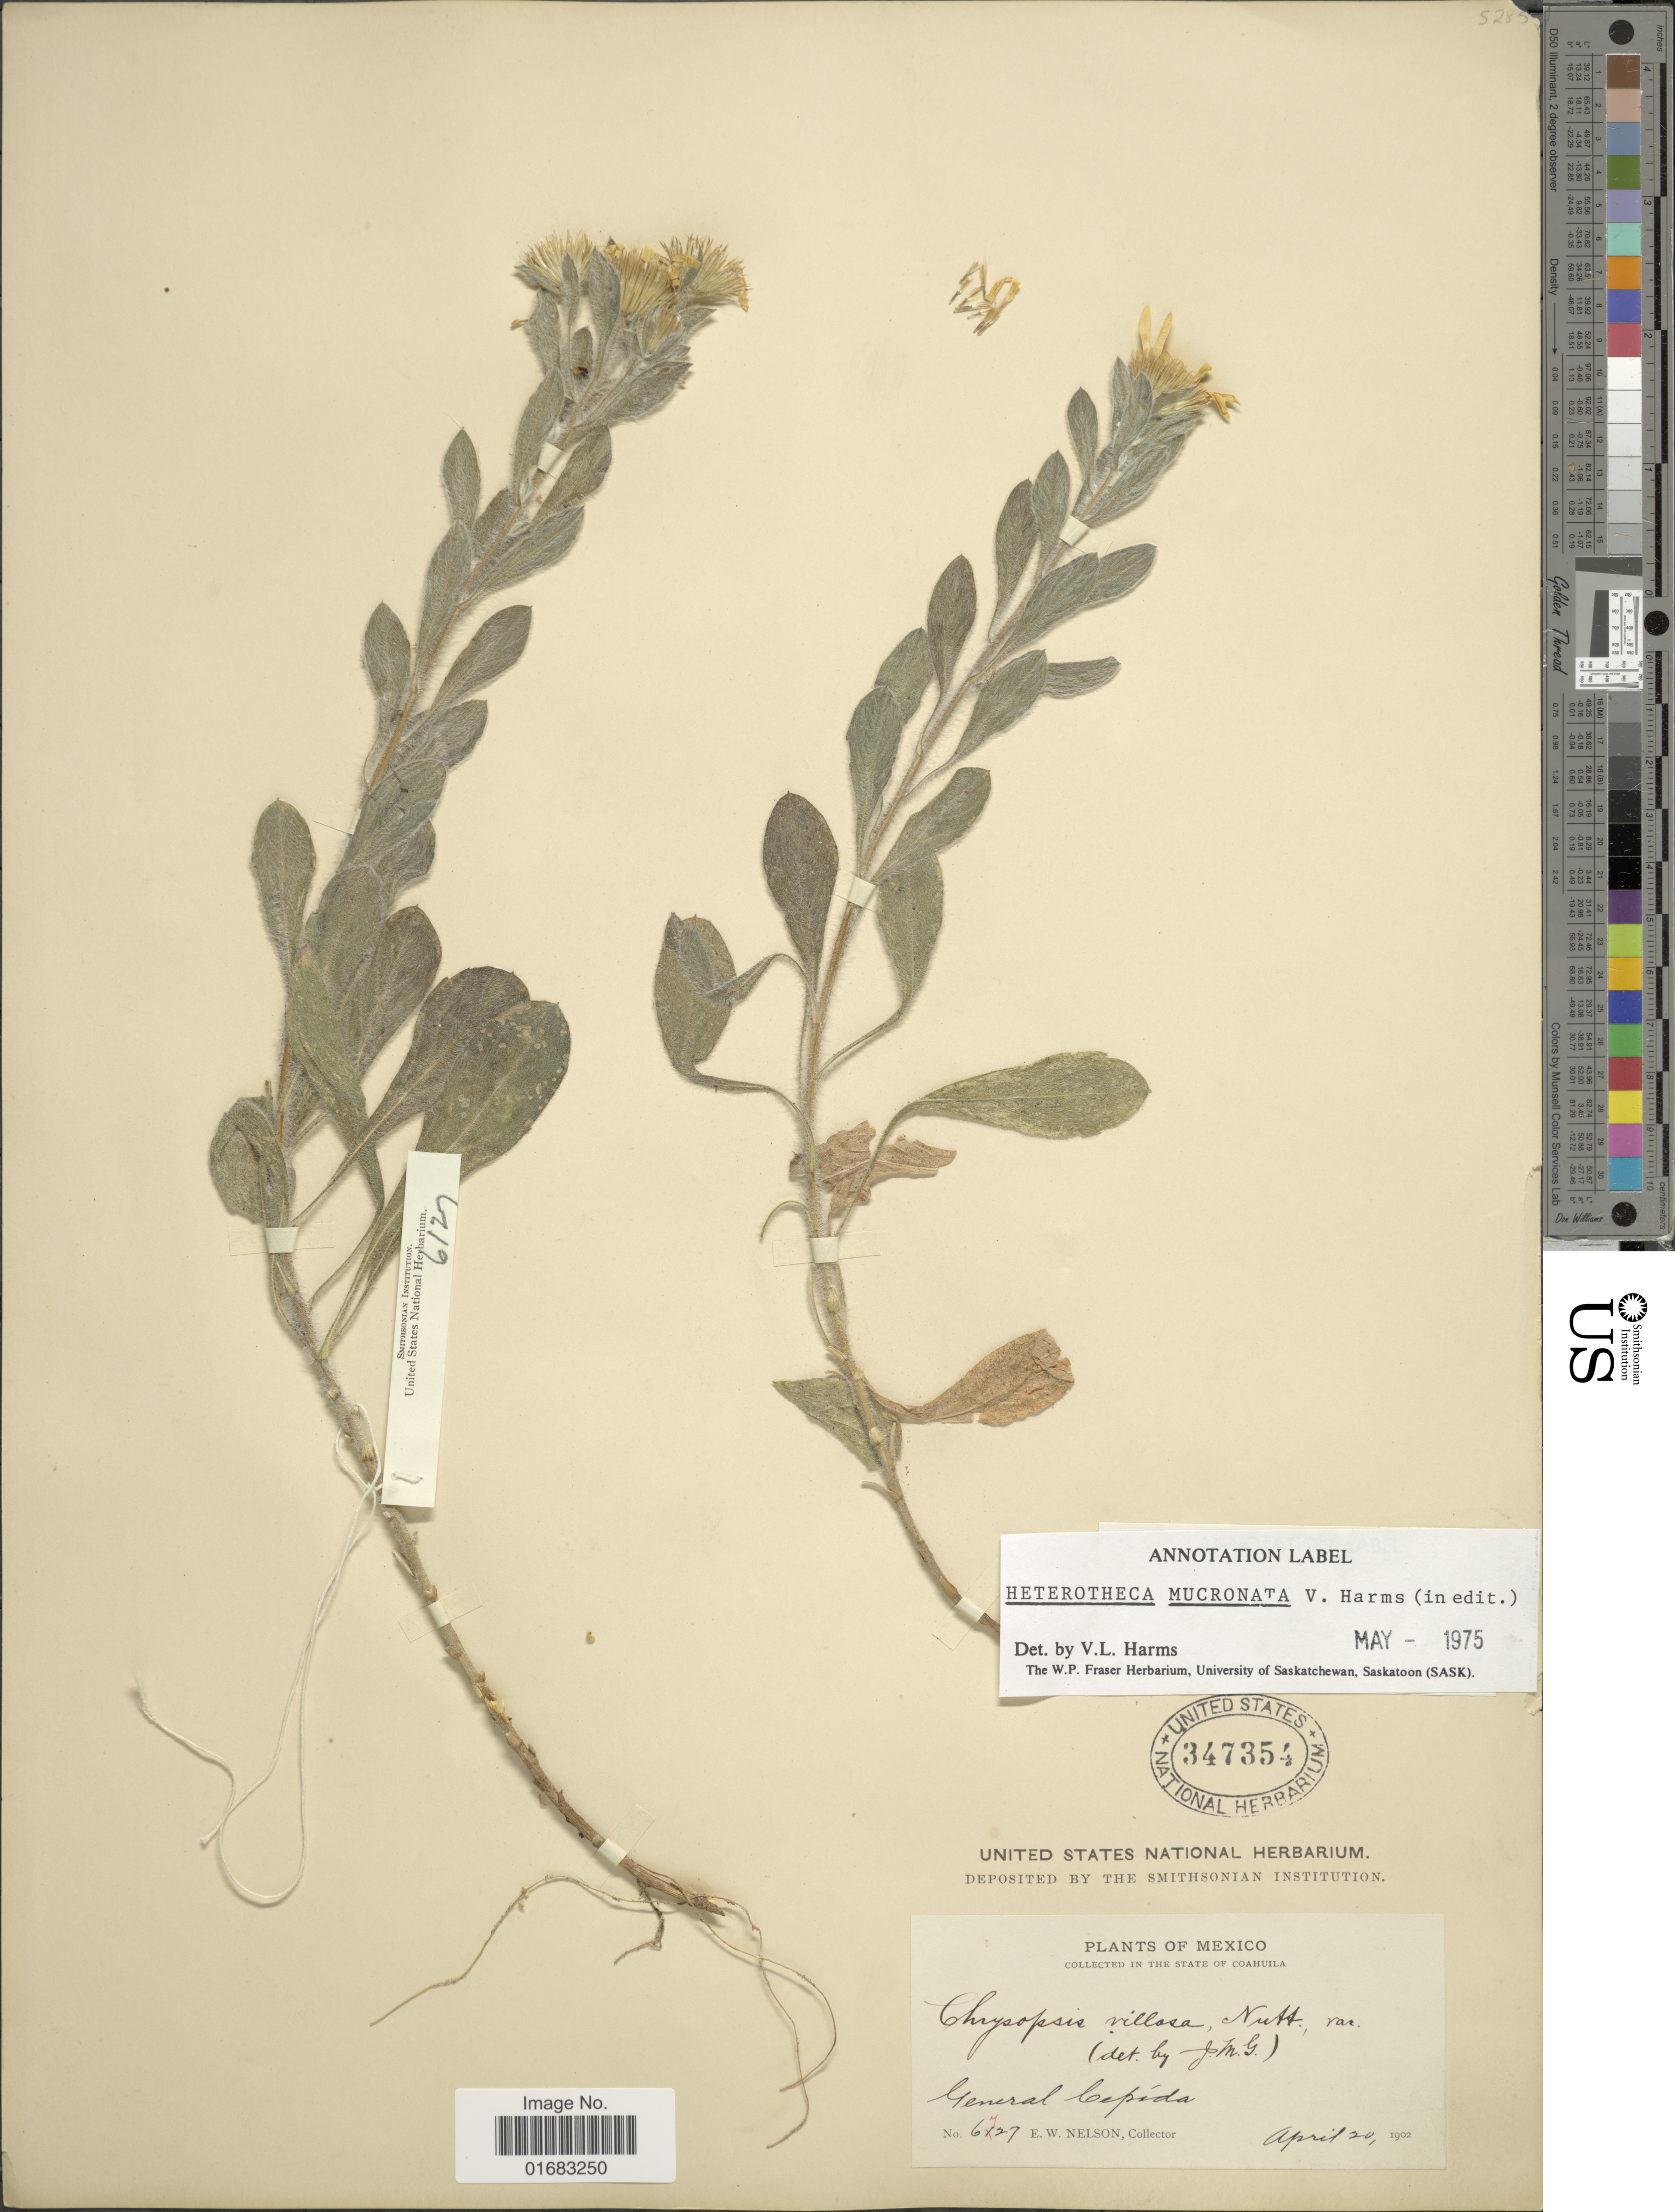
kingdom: Plantae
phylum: Tracheophyta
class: Magnoliopsida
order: Asterales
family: Asteraceae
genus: Heterotheca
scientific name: Heterotheca mucronata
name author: V.L. Harms ex B.L. Turner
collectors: E. W. Nelson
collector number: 6427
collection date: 1902-04-20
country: Mexico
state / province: Coahuila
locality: General Cepeda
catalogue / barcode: US 347354